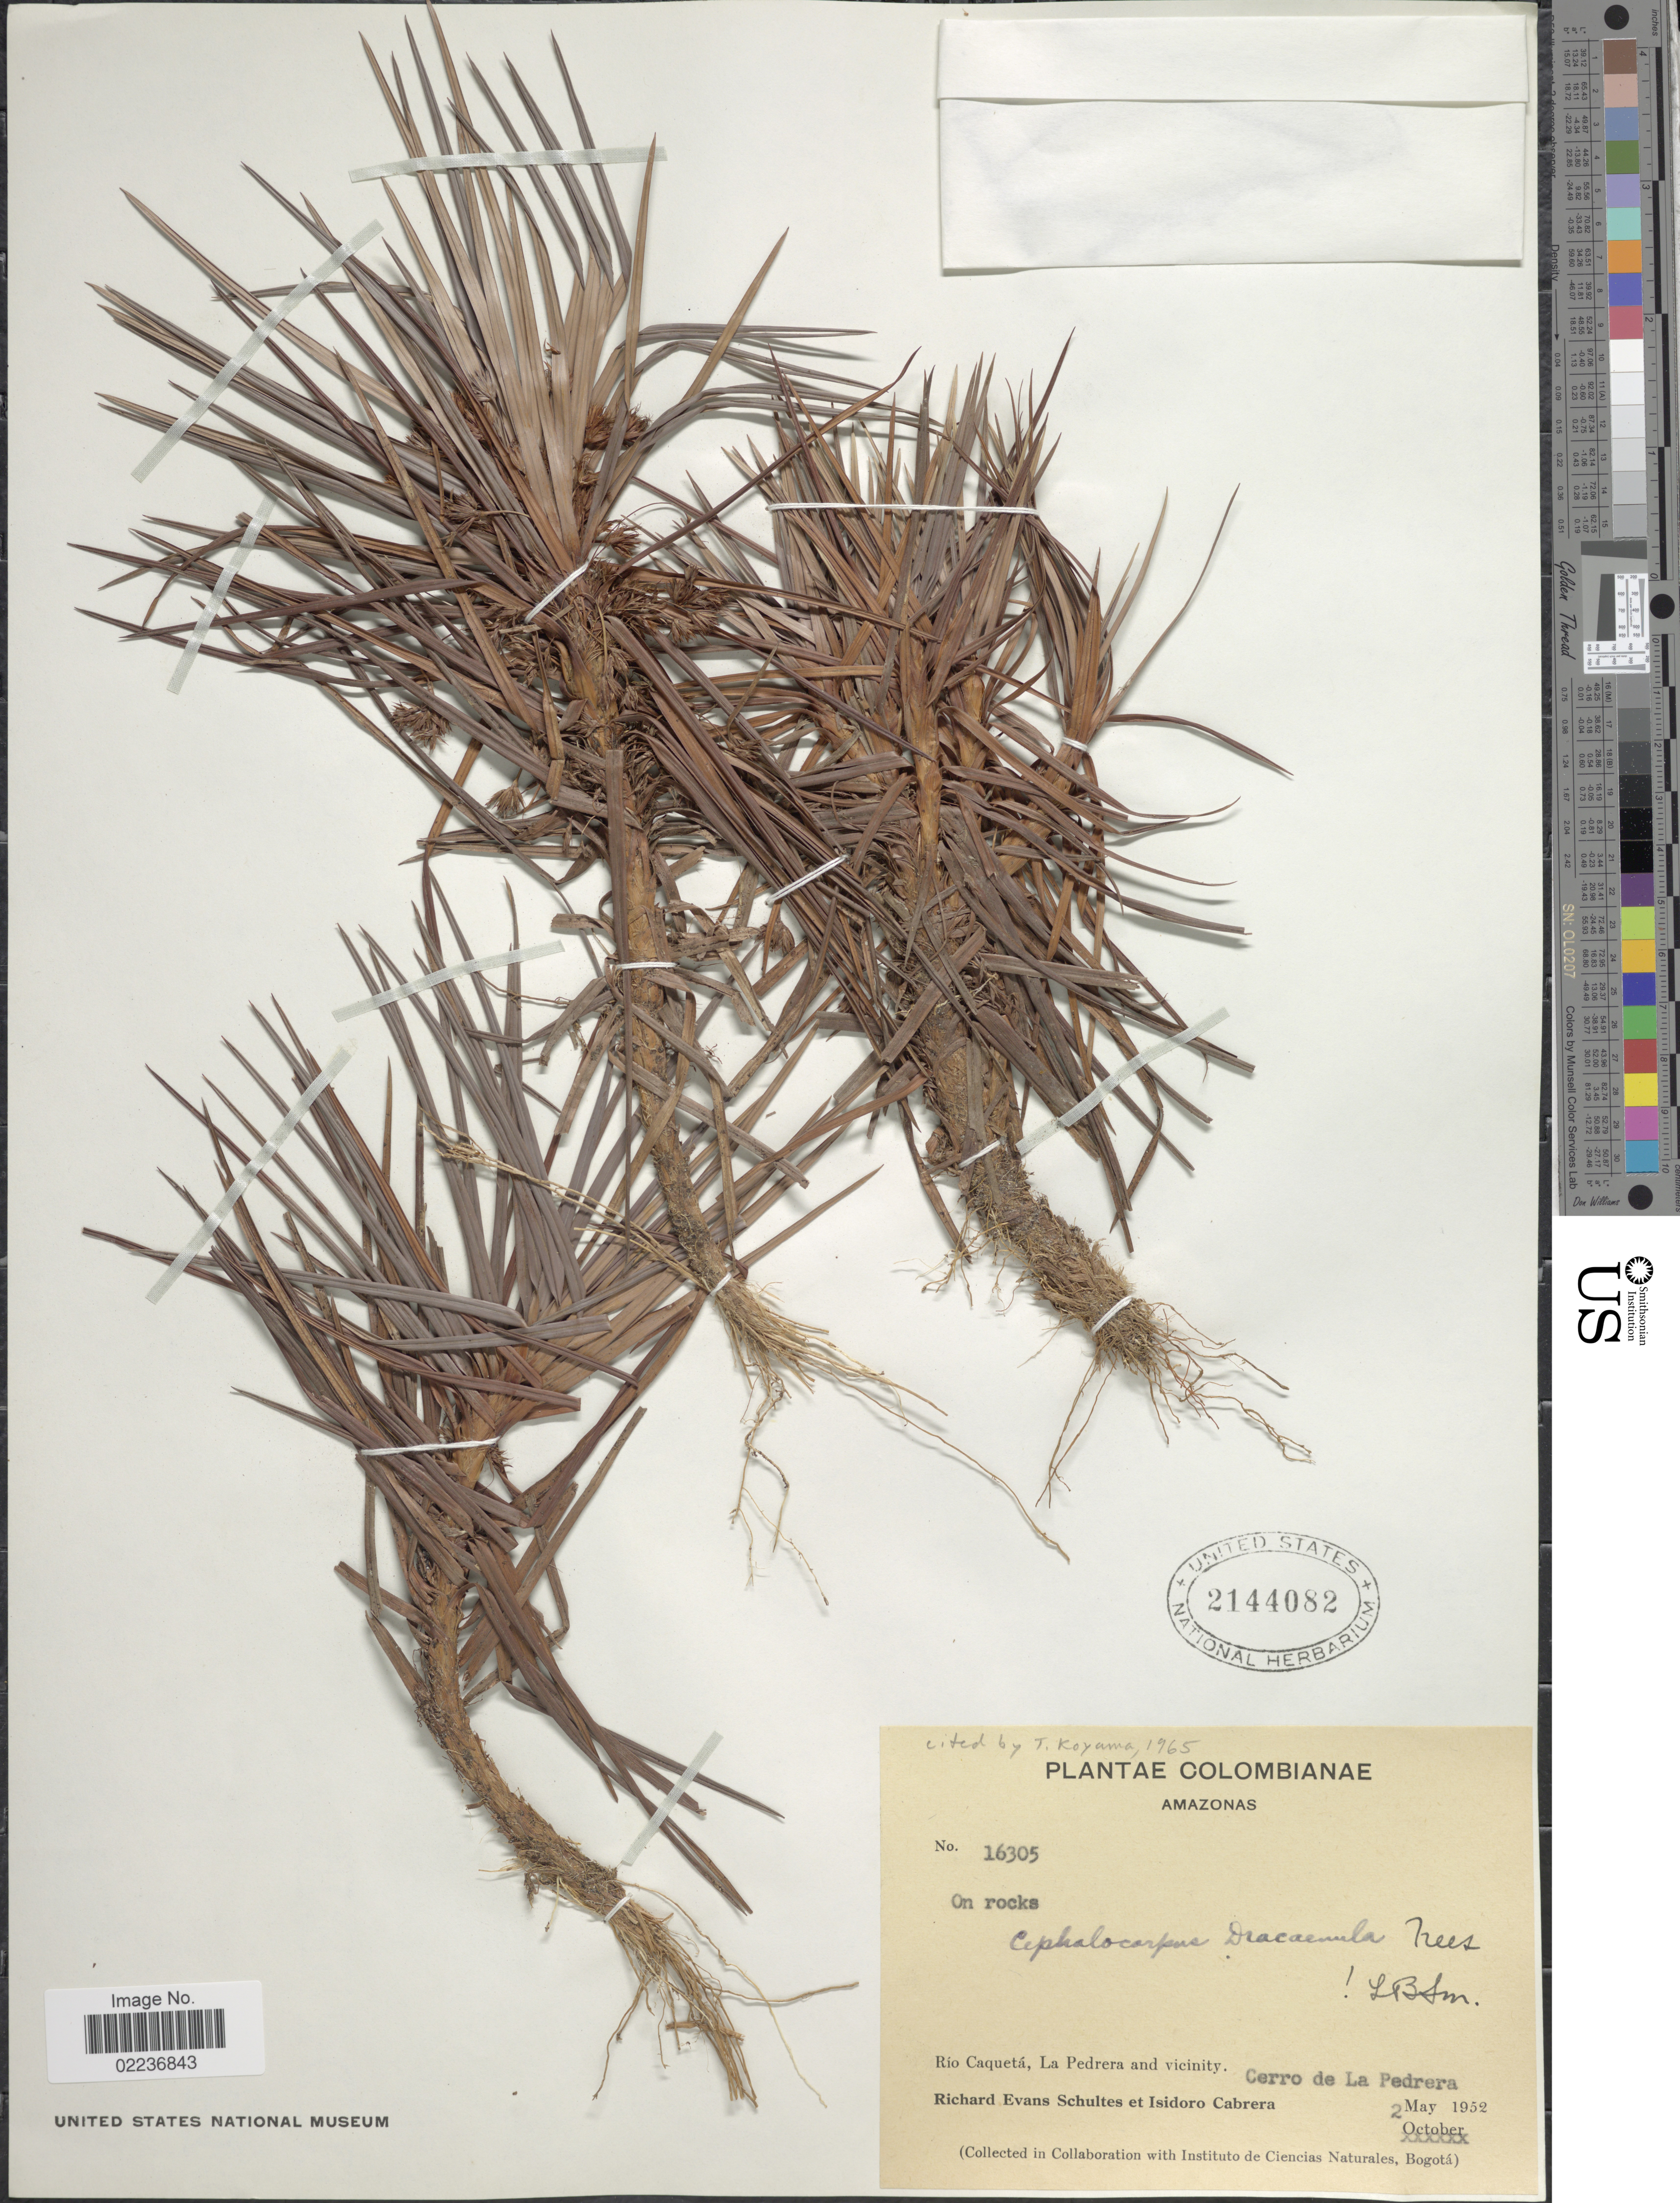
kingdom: Plantae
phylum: Tracheophyta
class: Liliopsida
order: Poales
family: Cyperaceae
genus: Cephalocarpus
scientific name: Cephalocarpus dracaenula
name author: Nees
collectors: R. E. Schultes & I. Cabrera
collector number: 16305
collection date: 1952-05-02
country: Colombia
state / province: Amazônas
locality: On rocks, Rio Caqueta, La Pedrera and vicinity, Cerro de La Pedrera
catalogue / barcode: US 2144082